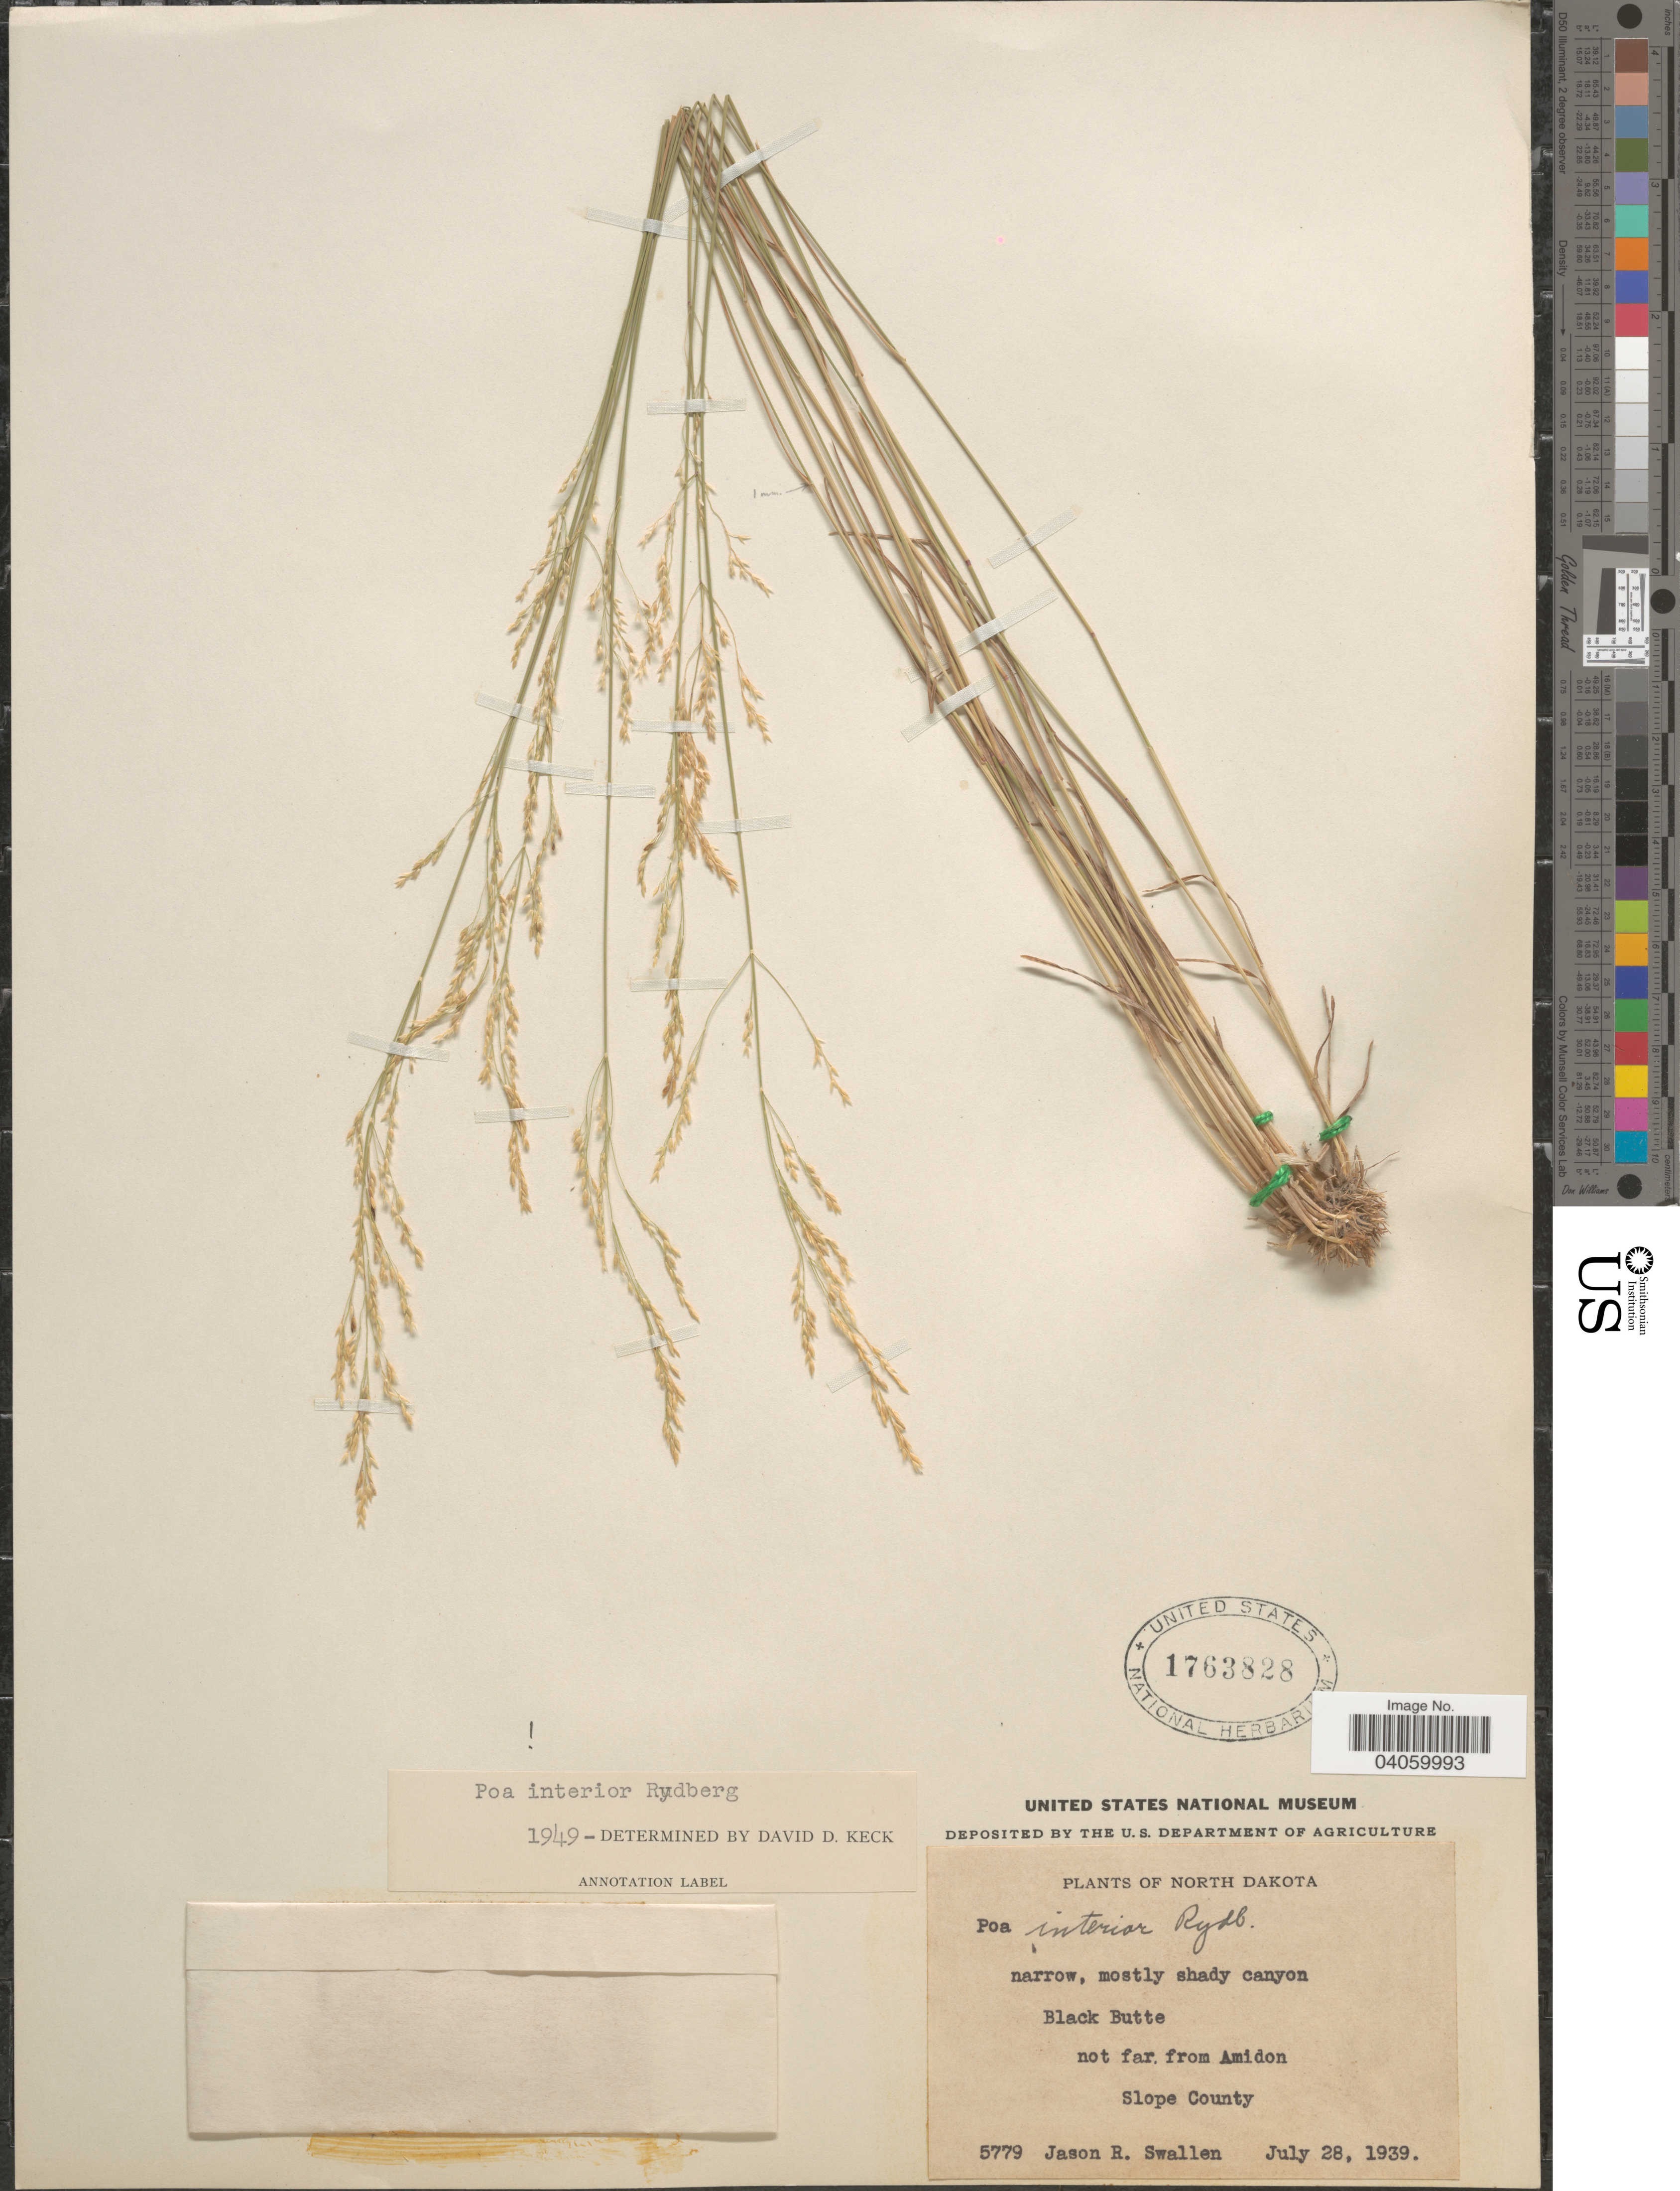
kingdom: Plantae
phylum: Tracheophyta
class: Liliopsida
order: Poales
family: Poaceae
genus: Poa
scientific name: Poa interior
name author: Rydb.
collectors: J. R. Swallen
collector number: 5779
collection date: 1939-07-28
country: United States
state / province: North Dakota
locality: Black Butte not far from Amidon. Slope County.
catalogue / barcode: US 1763828